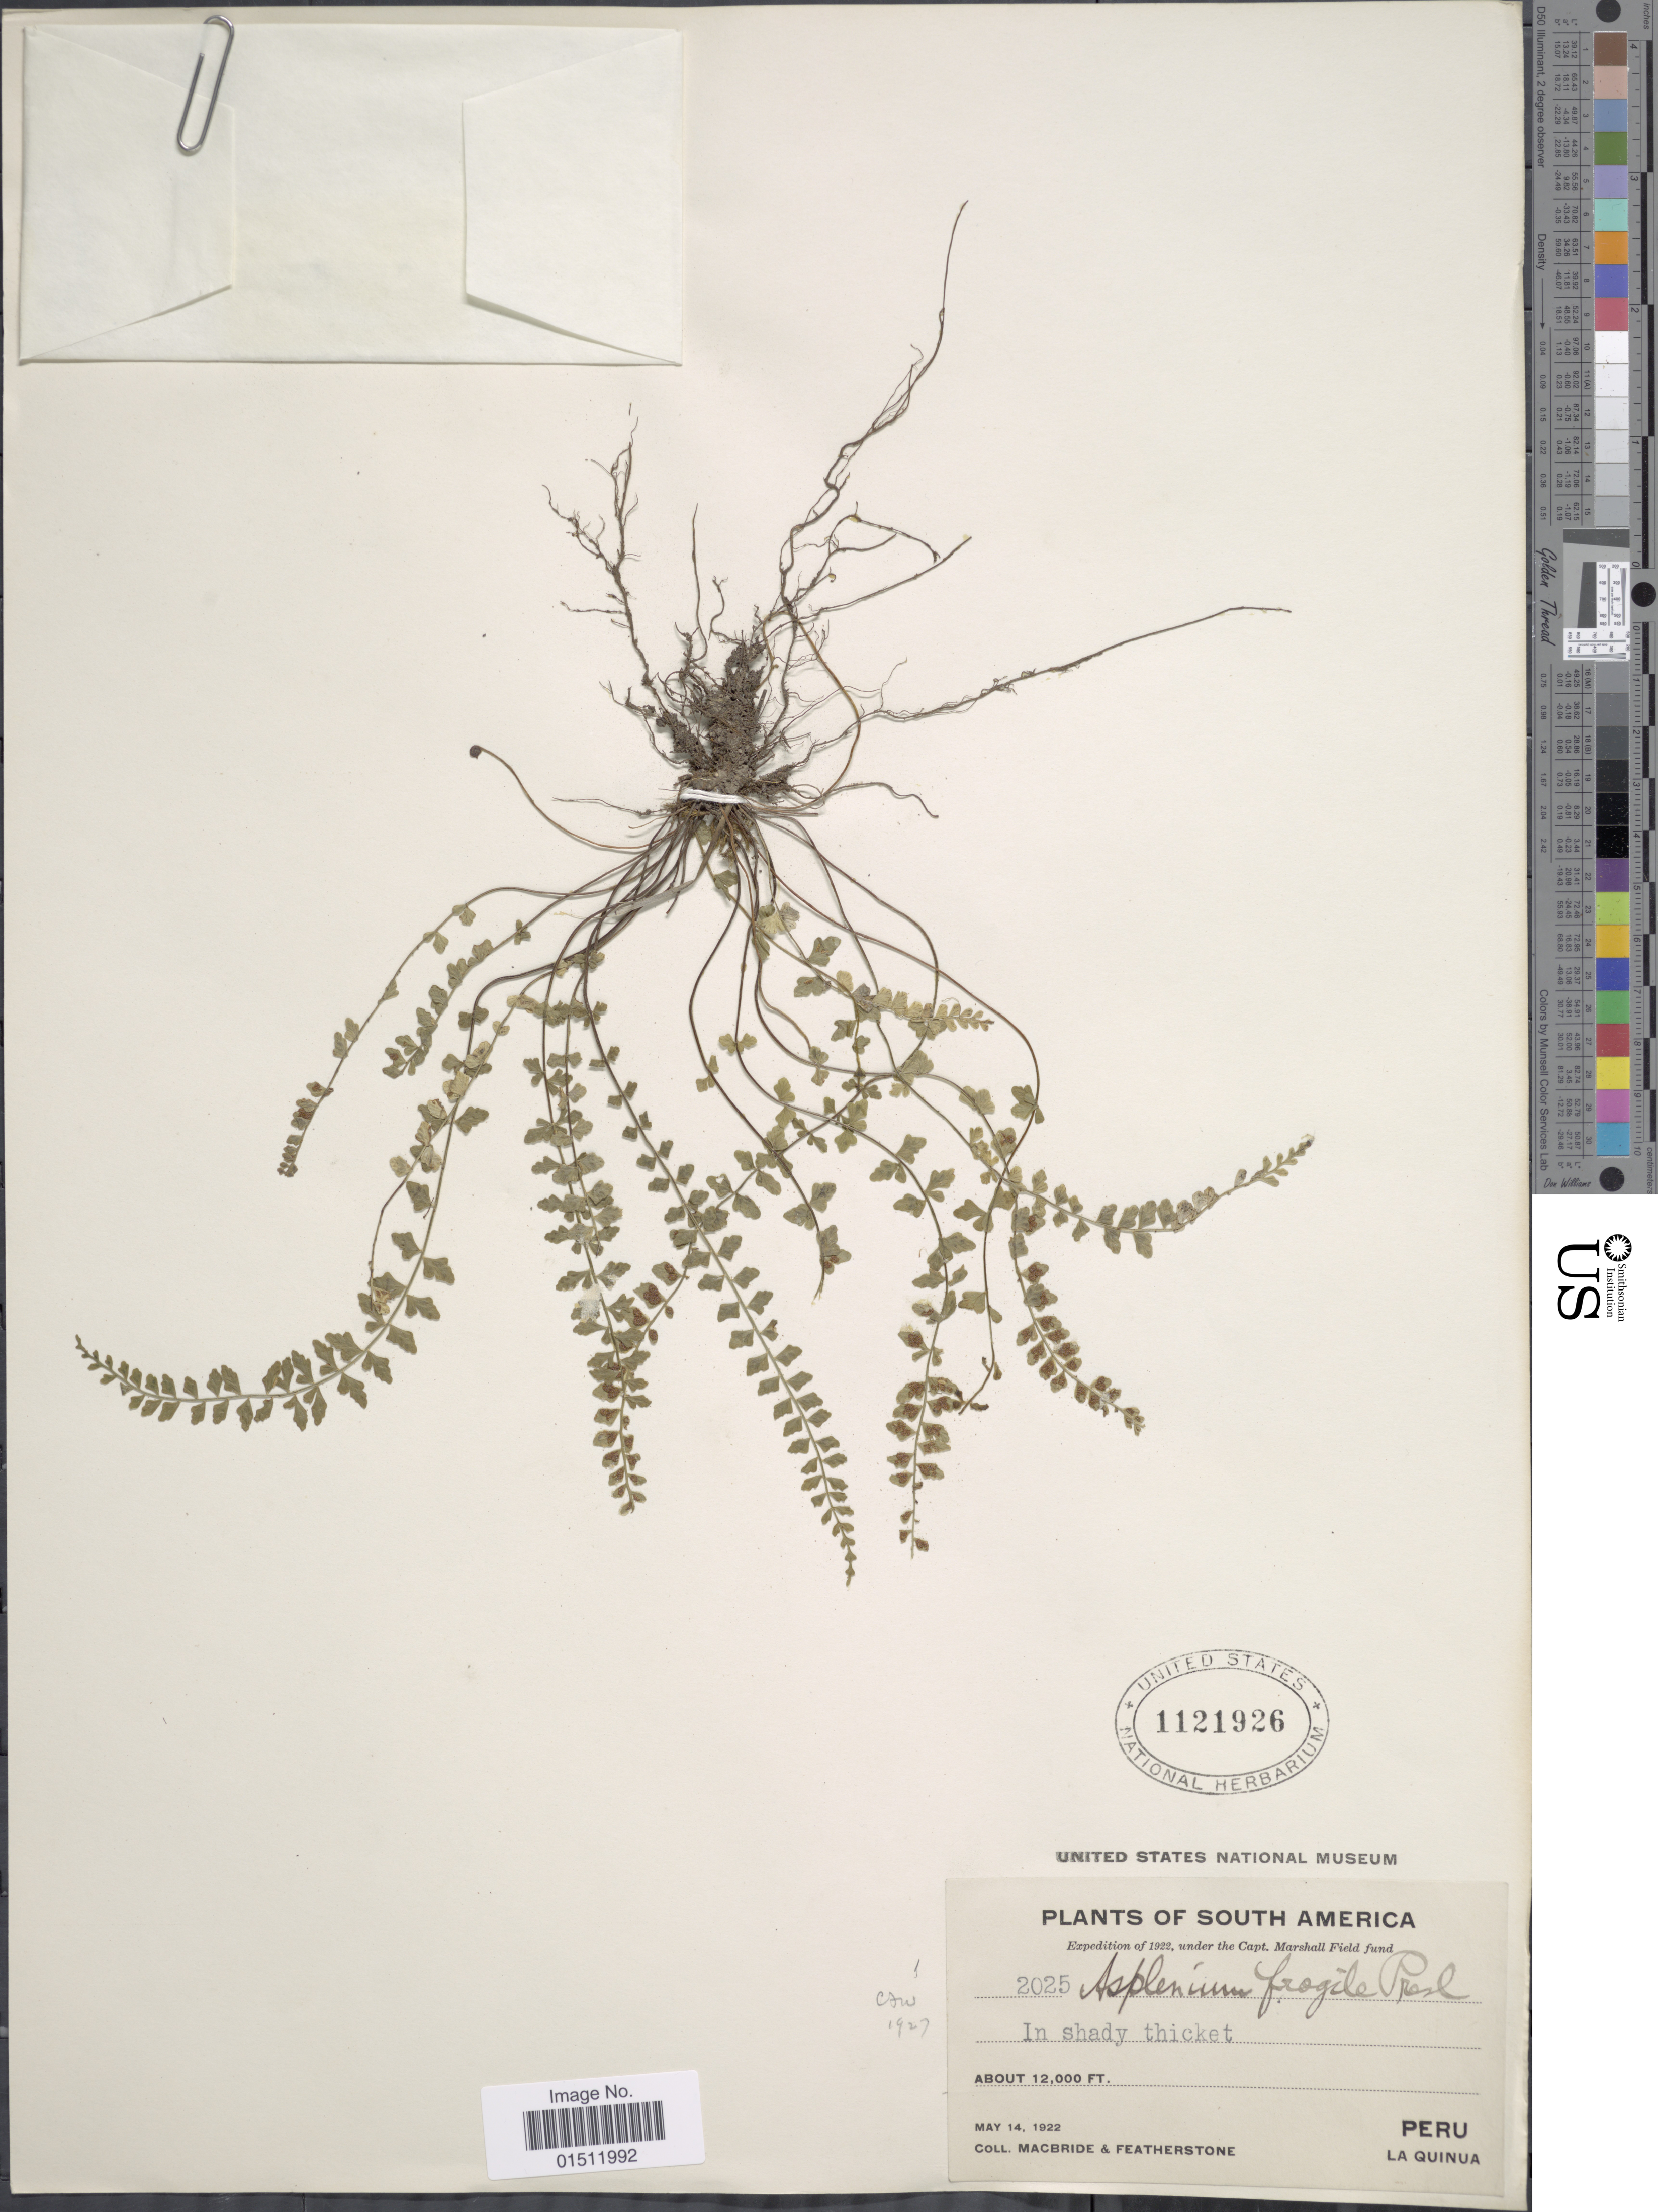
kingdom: Plantae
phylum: Tracheophyta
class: Polypodiopsida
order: Polypodiales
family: Aspleniaceae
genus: Asplenium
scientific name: Asplenium peruvianum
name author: Desv.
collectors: Macbride, -- & -. Featherstone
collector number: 2025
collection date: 1922-05-14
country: Peru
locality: La Quinua.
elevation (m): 3658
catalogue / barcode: US 1121926